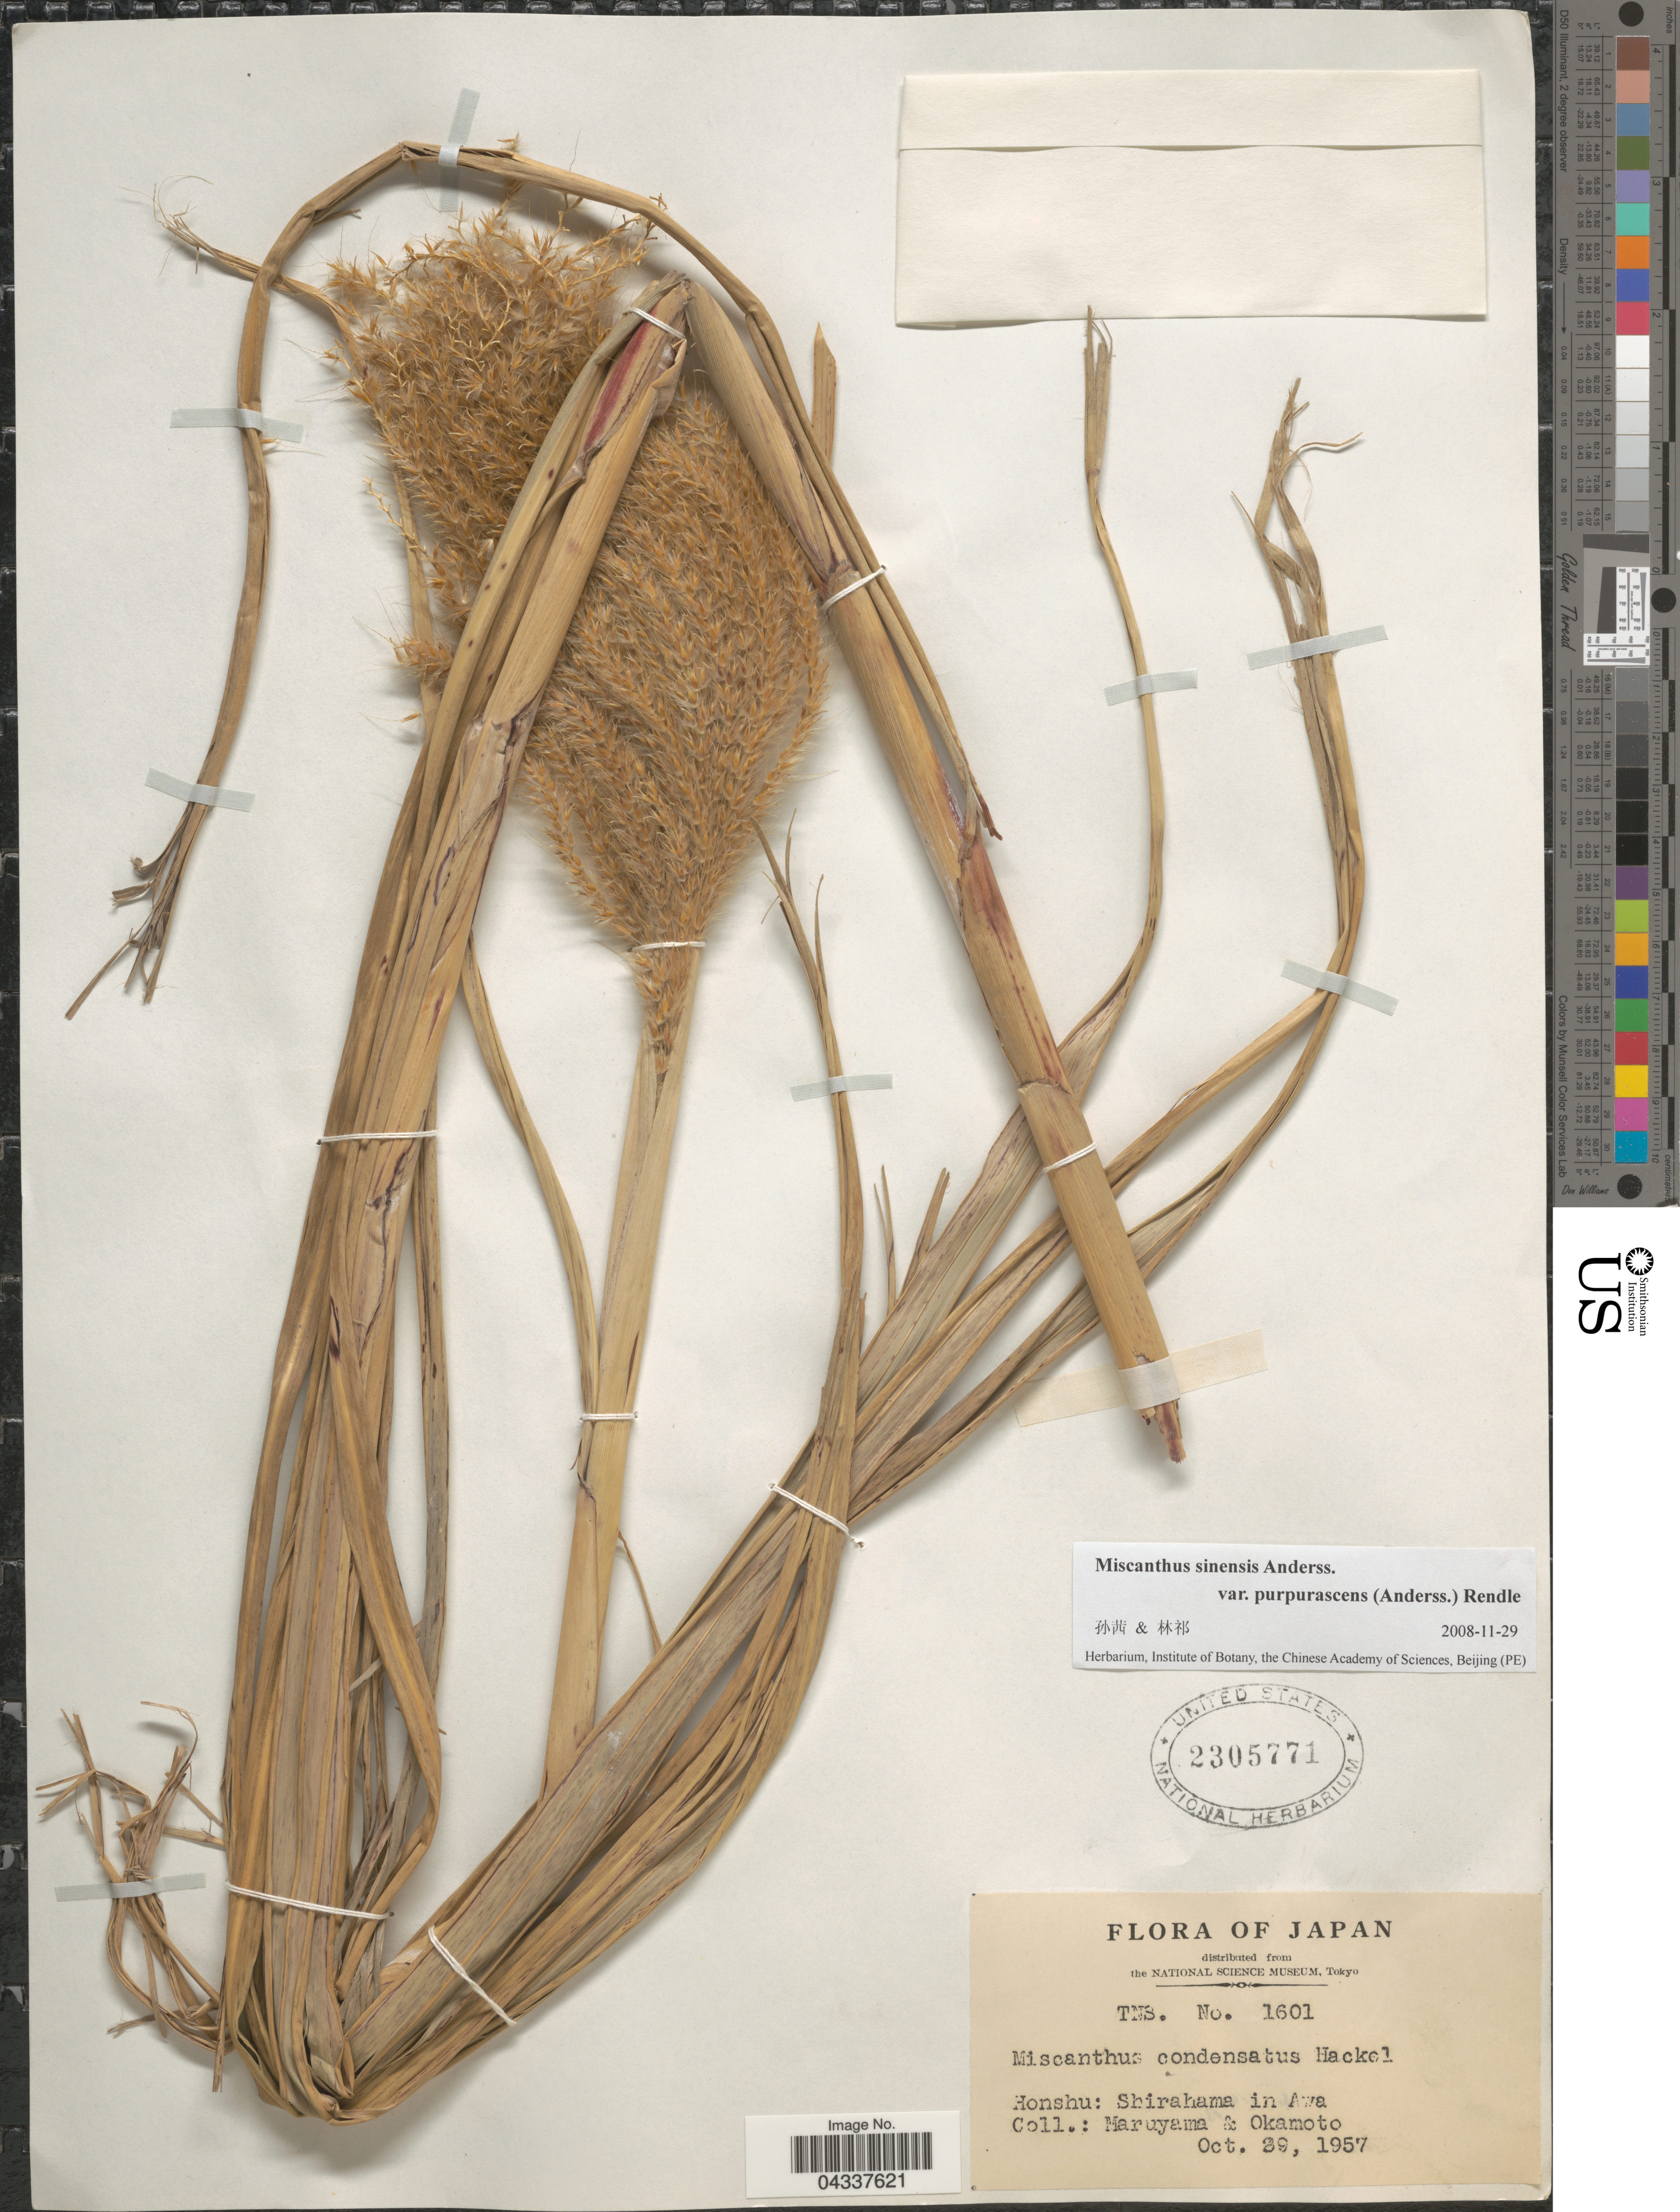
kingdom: Plantae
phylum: Tracheophyta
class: Liliopsida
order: Poales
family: Poaceae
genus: Miscanthus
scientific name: Miscanthus sinensis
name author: Andersson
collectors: Maruyama & Okamoto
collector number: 1601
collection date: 1957-10-30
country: Japan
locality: Honshu: Shirahama in Awa.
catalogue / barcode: US 2305771